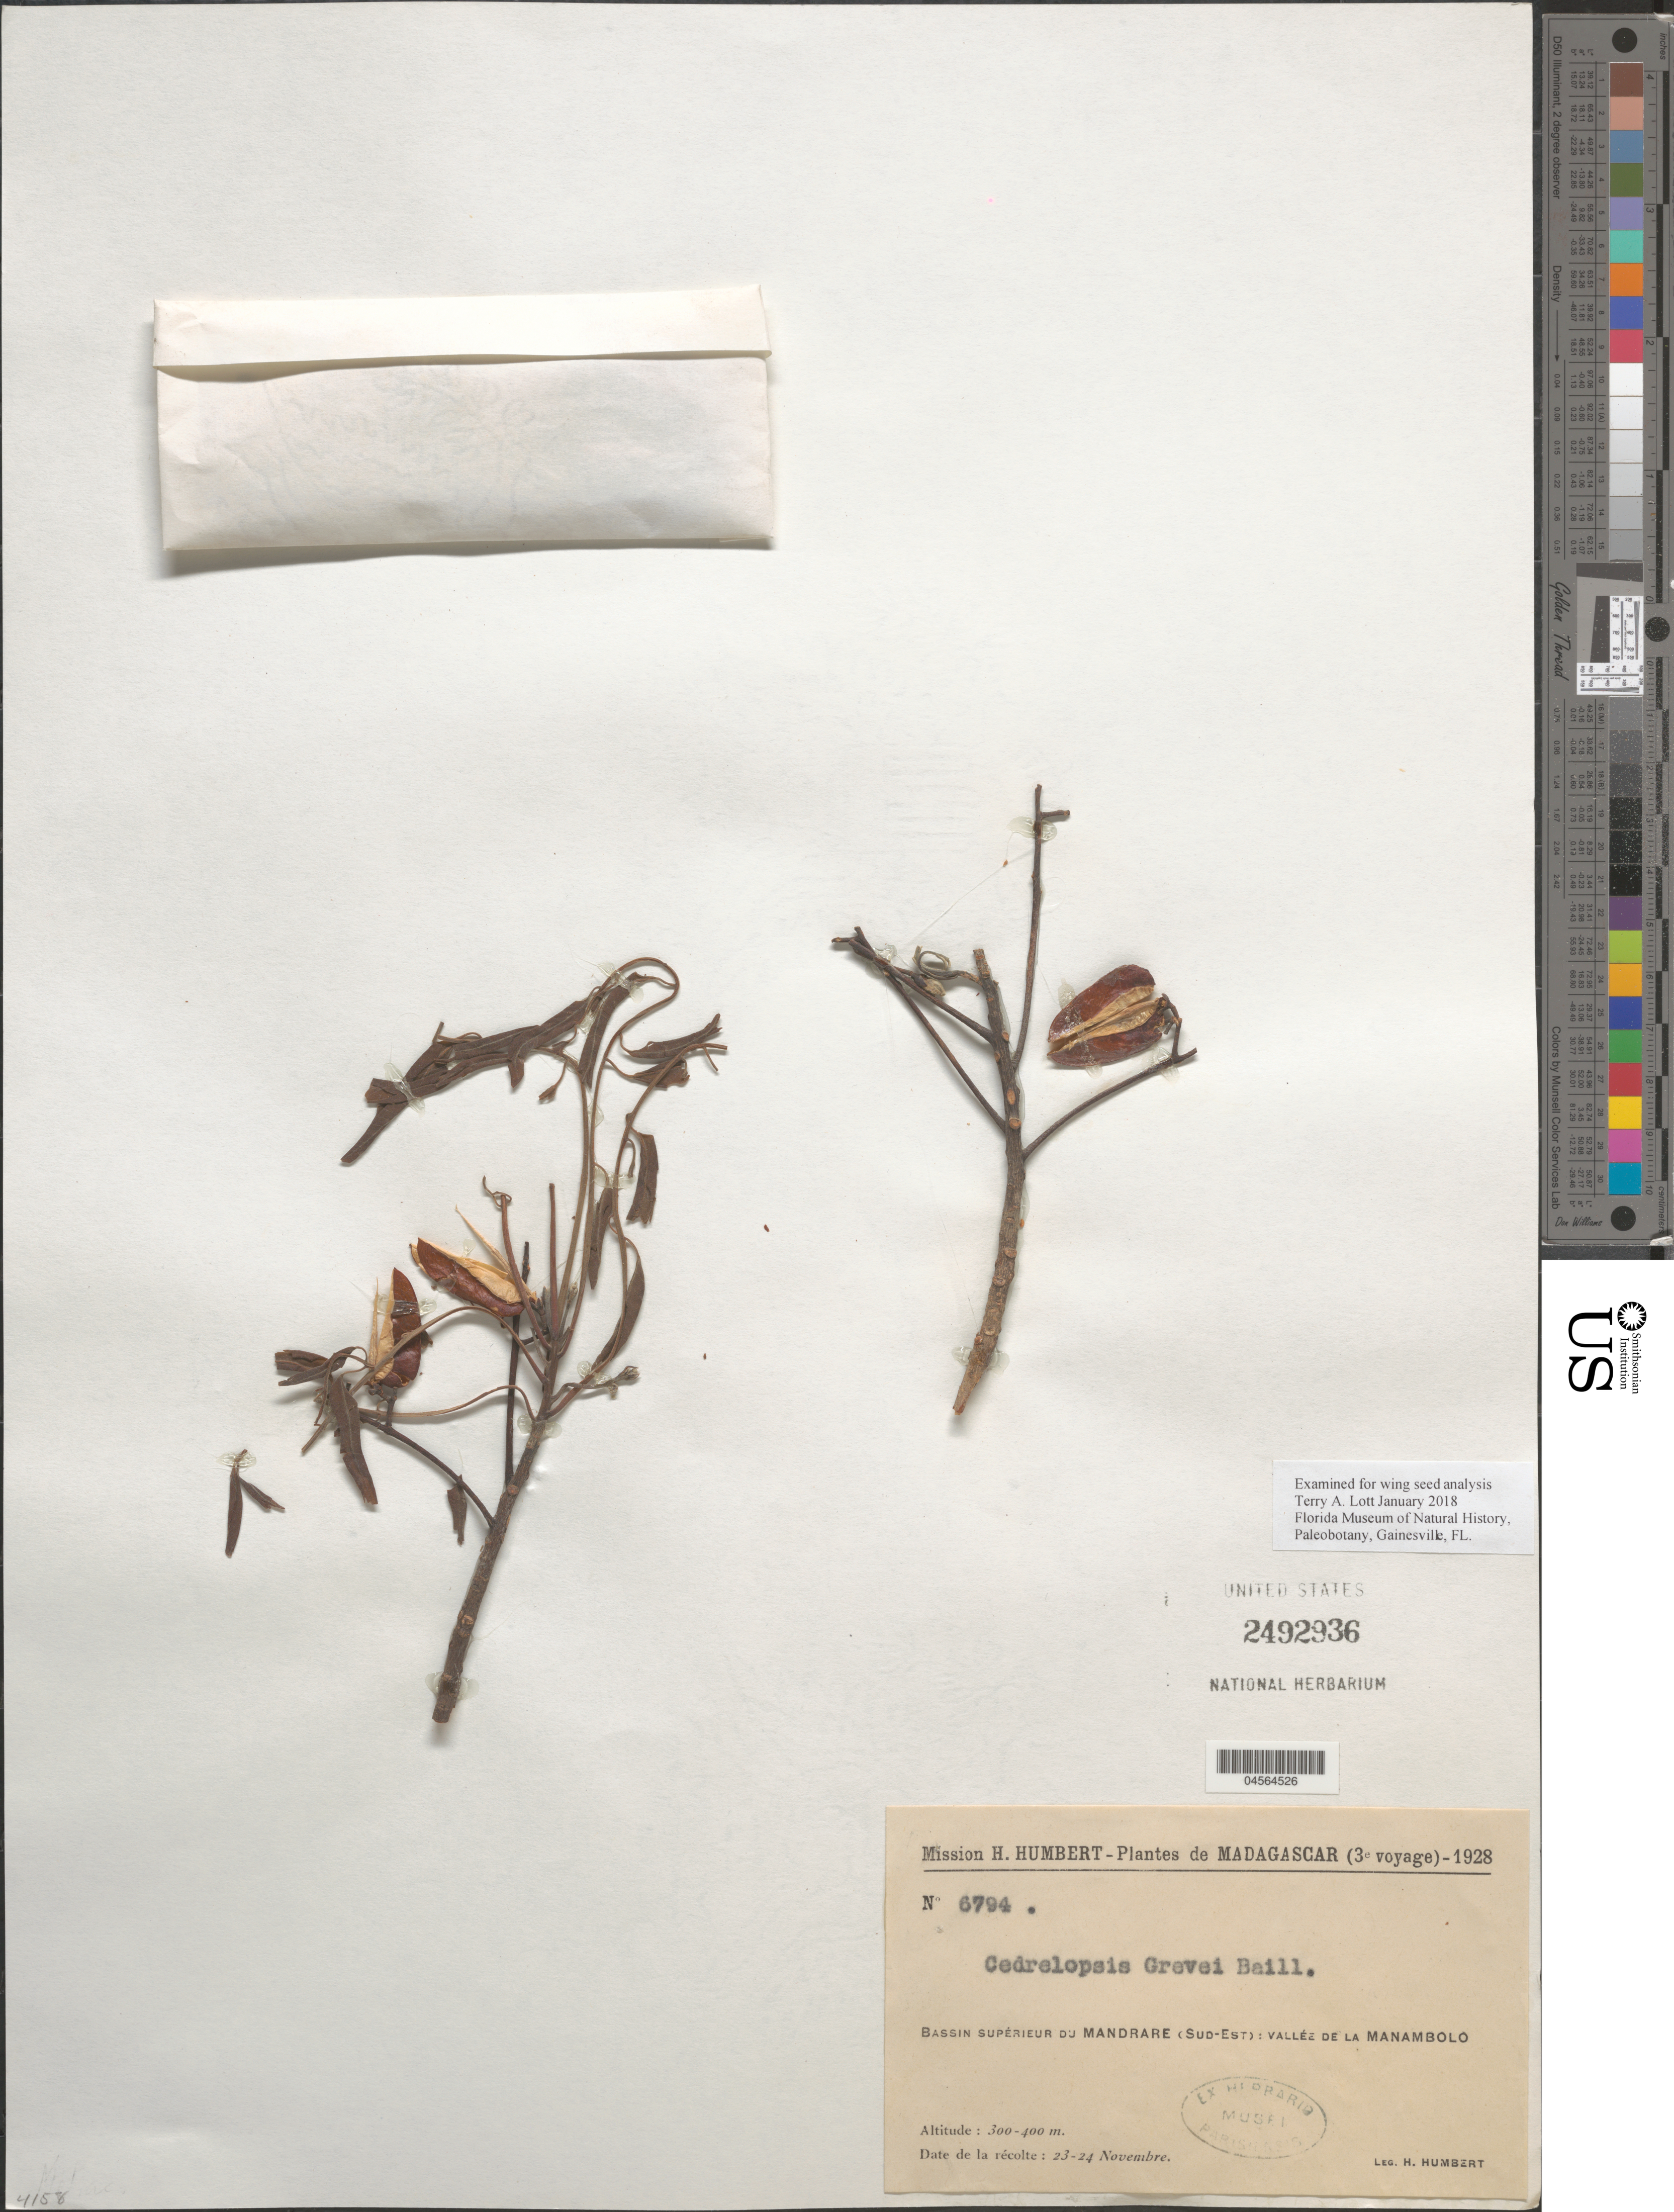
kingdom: Plantae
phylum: Tracheophyta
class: Magnoliopsida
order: Sapindales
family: Rutaceae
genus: Cedrelopsis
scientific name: Cedrelopsis grevei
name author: Baill. & Courchet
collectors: H. Humbert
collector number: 6794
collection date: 1928-11-23/1928-11-24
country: Madagascar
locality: (3 voyage). Bassin supérieur du Mandrare (sud-est): Vallée de la Manambolo.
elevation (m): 300